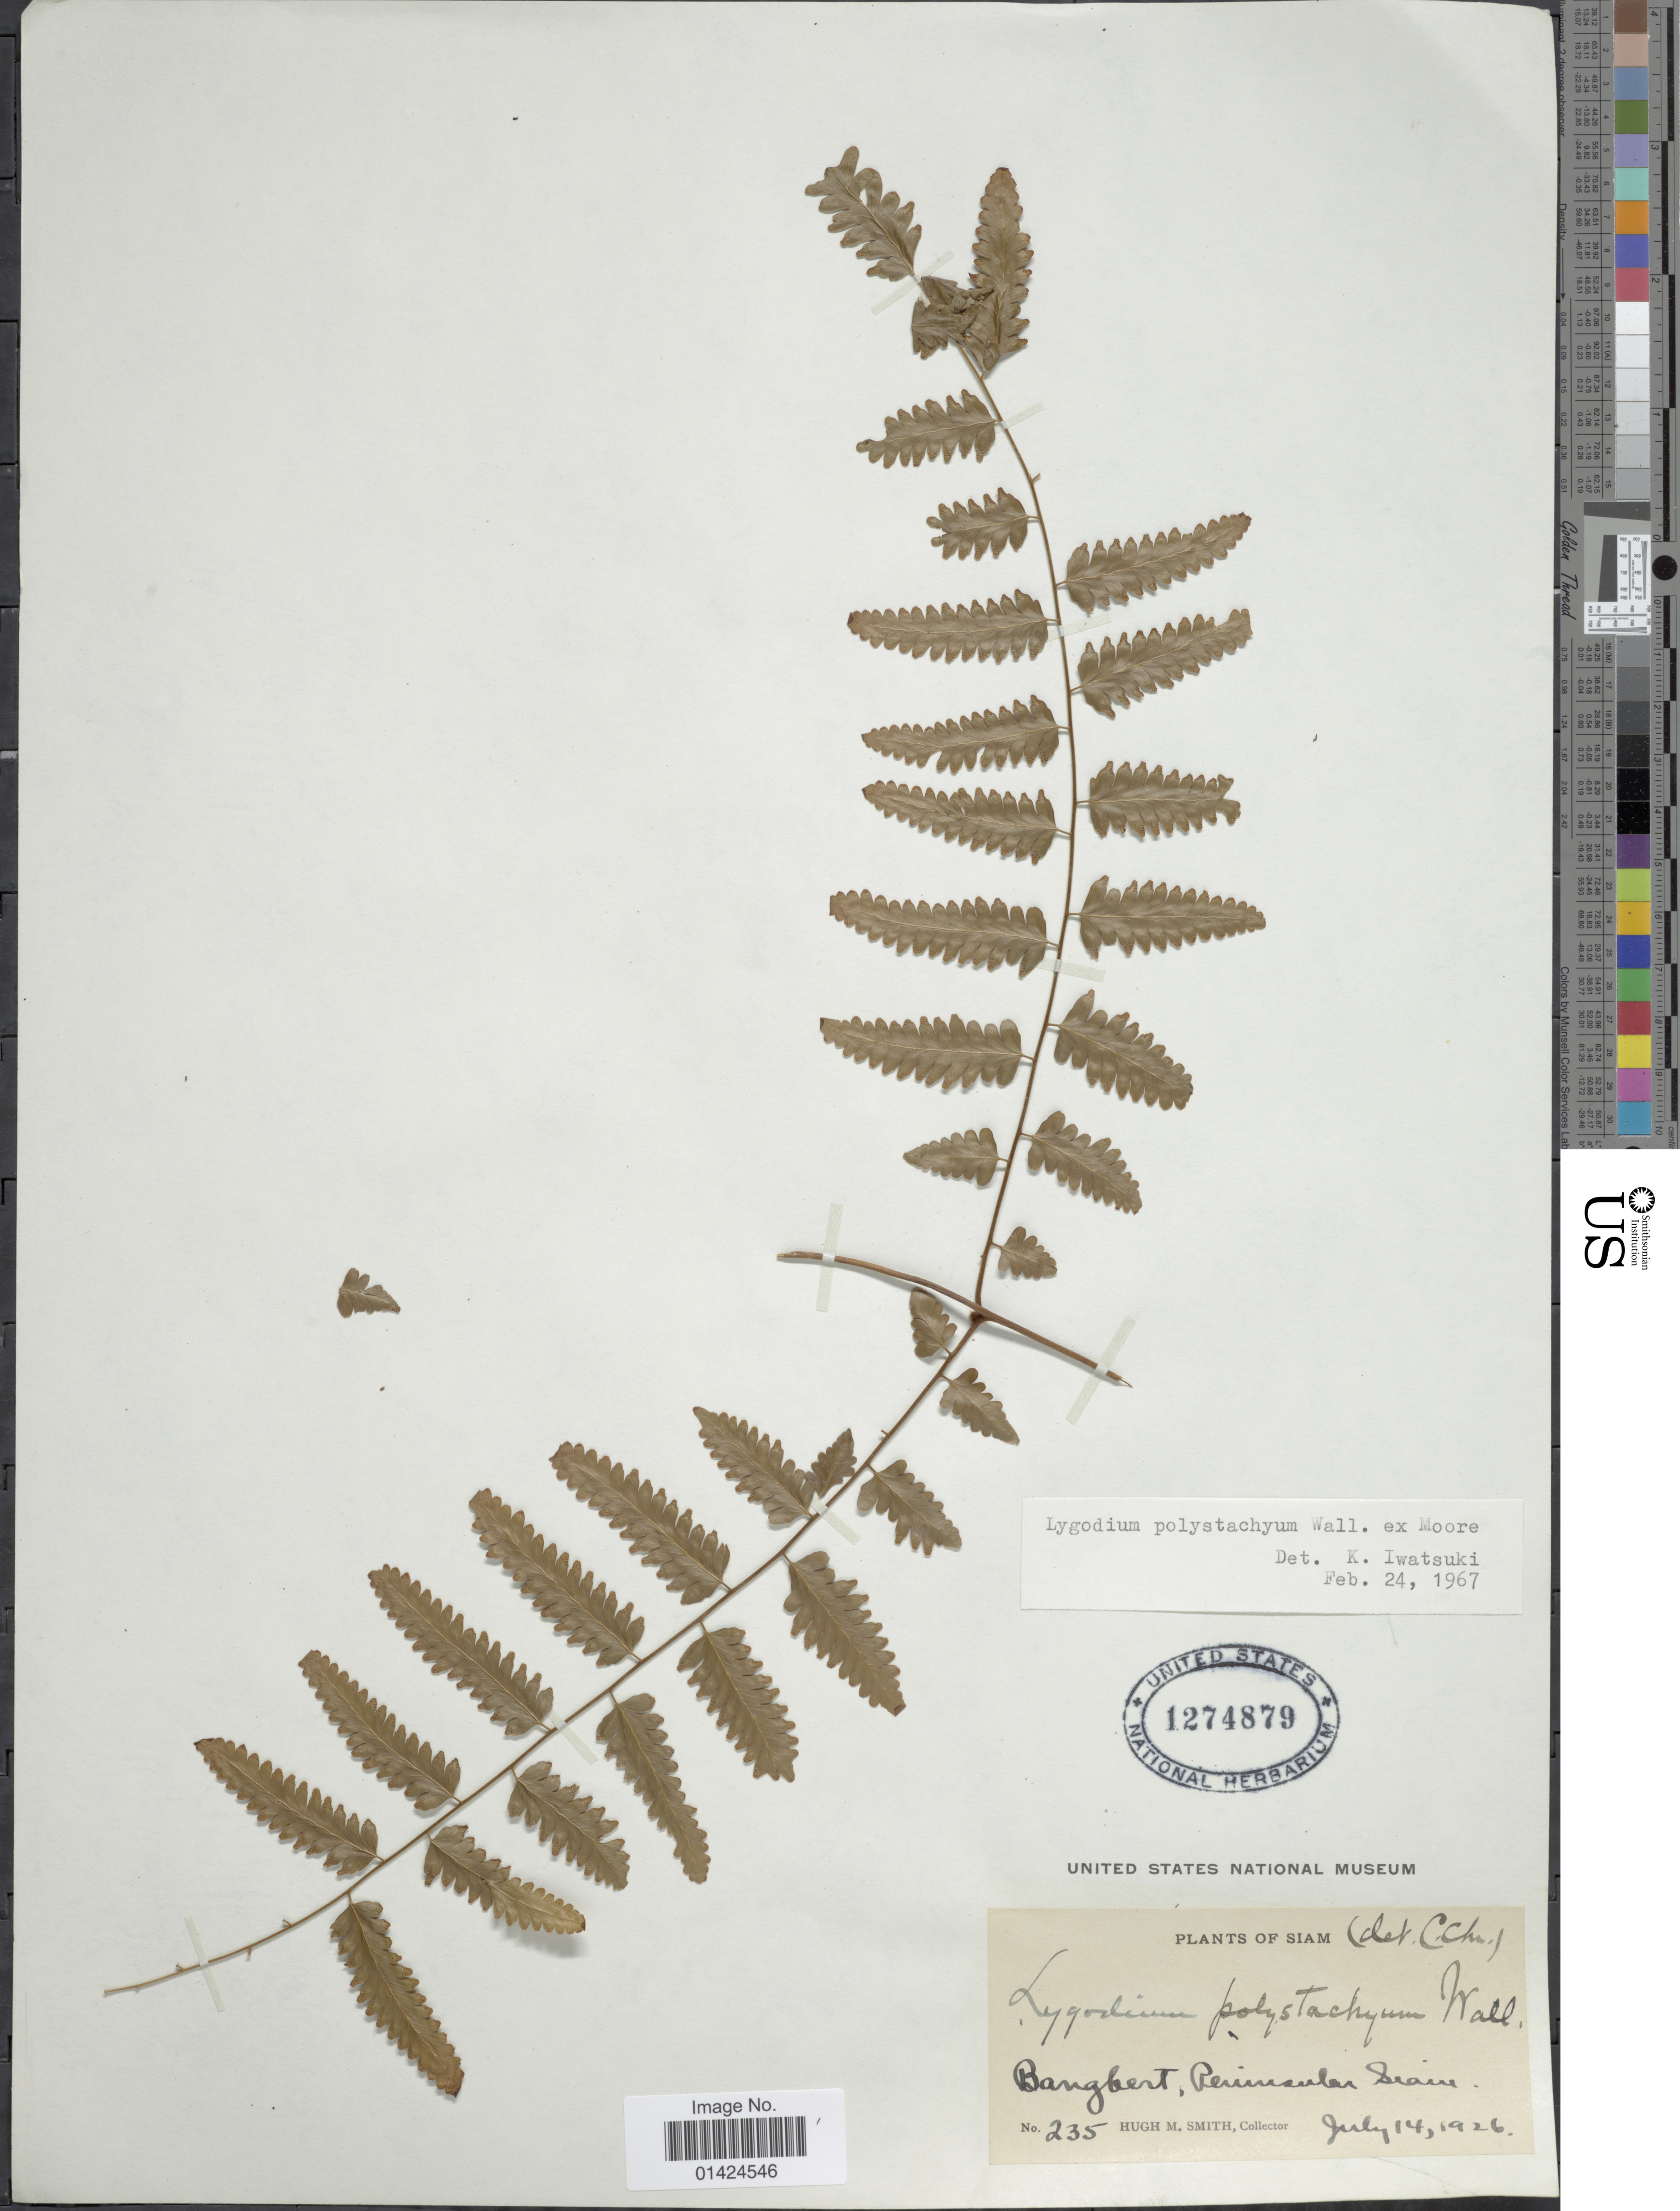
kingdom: Plantae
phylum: Tracheophyta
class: Polypodiopsida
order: Schizaeales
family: Lygodiaceae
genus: Lygodium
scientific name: Lygodium polystachyum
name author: Wall. ex T. Moore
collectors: H. M. Smith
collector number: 235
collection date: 1926-07-14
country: Thailand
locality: Siam. Bangbert, Peninsular Siam.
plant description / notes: Corrected "Bagbert, Peninsula Sraine" to Bangbert, Peninsular Siam.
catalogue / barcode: US 1274879